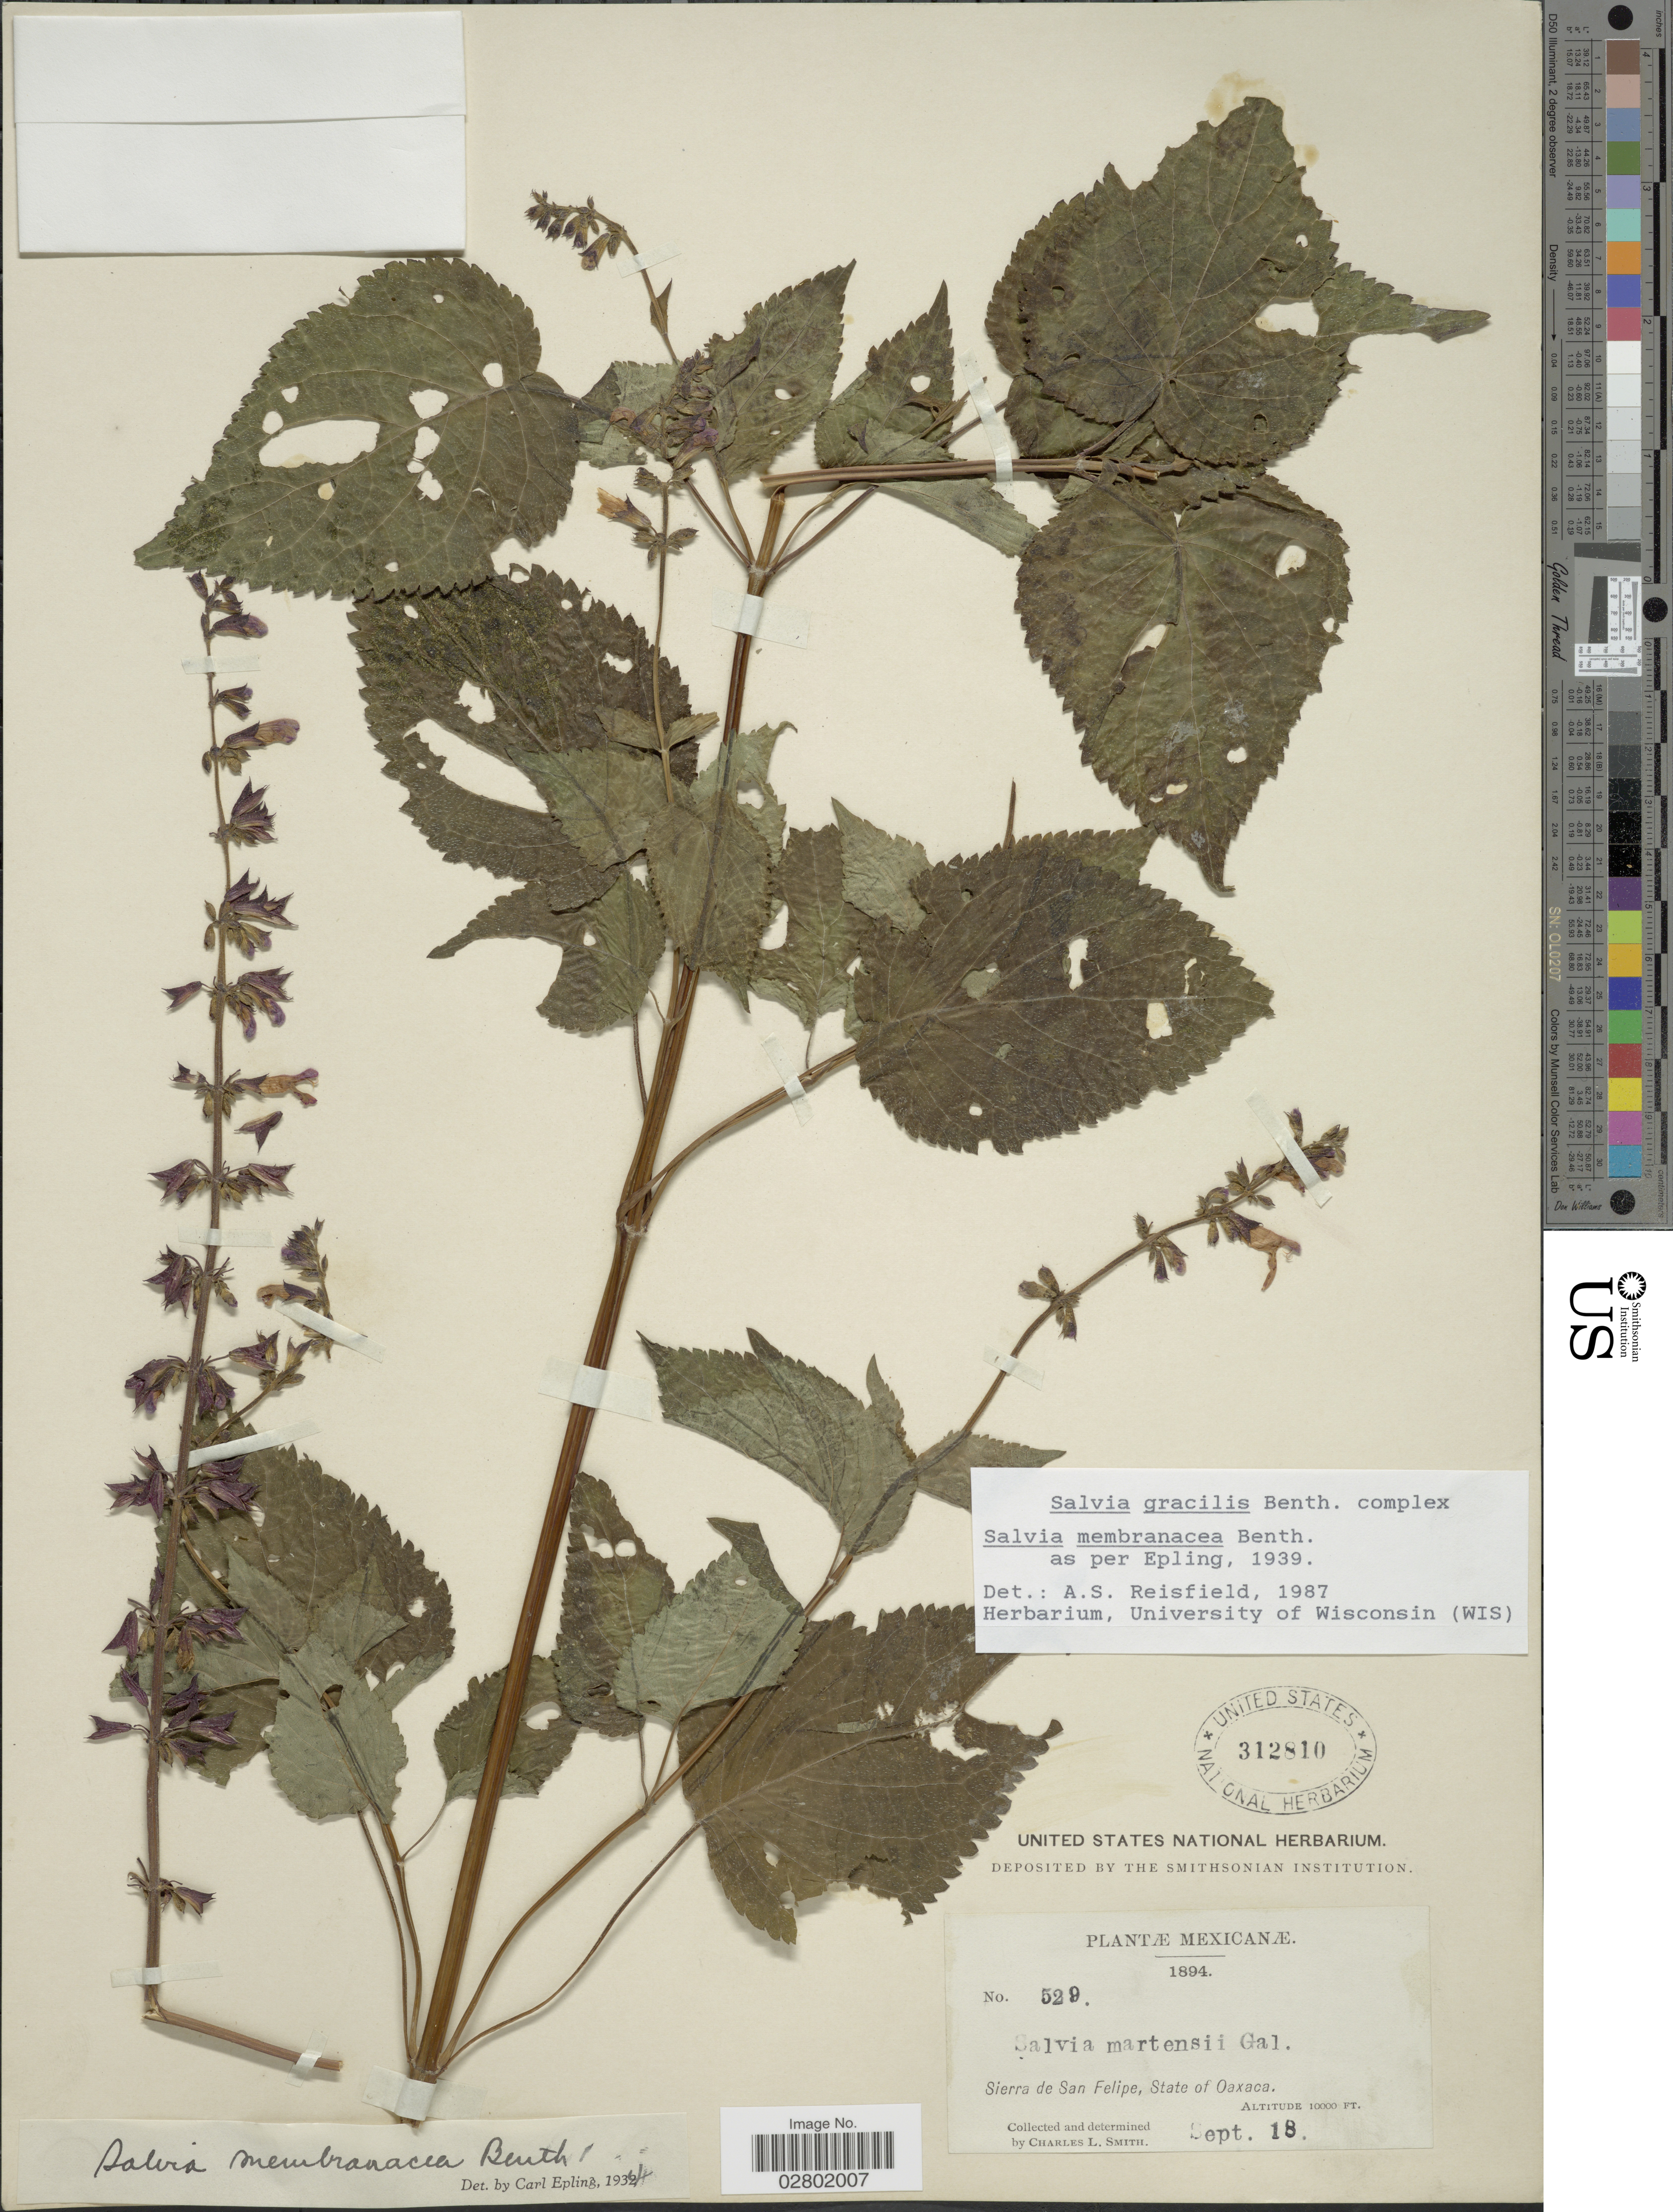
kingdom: Plantae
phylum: Tracheophyta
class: Magnoliopsida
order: Lamiales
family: Lamiaceae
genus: Salvia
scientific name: Salvia membranacea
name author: Benth.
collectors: C. L. Smith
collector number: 529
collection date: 1894-09-18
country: Mexico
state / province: Oaxaca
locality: Sierra de San Felipe.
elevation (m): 3048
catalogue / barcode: US 312810